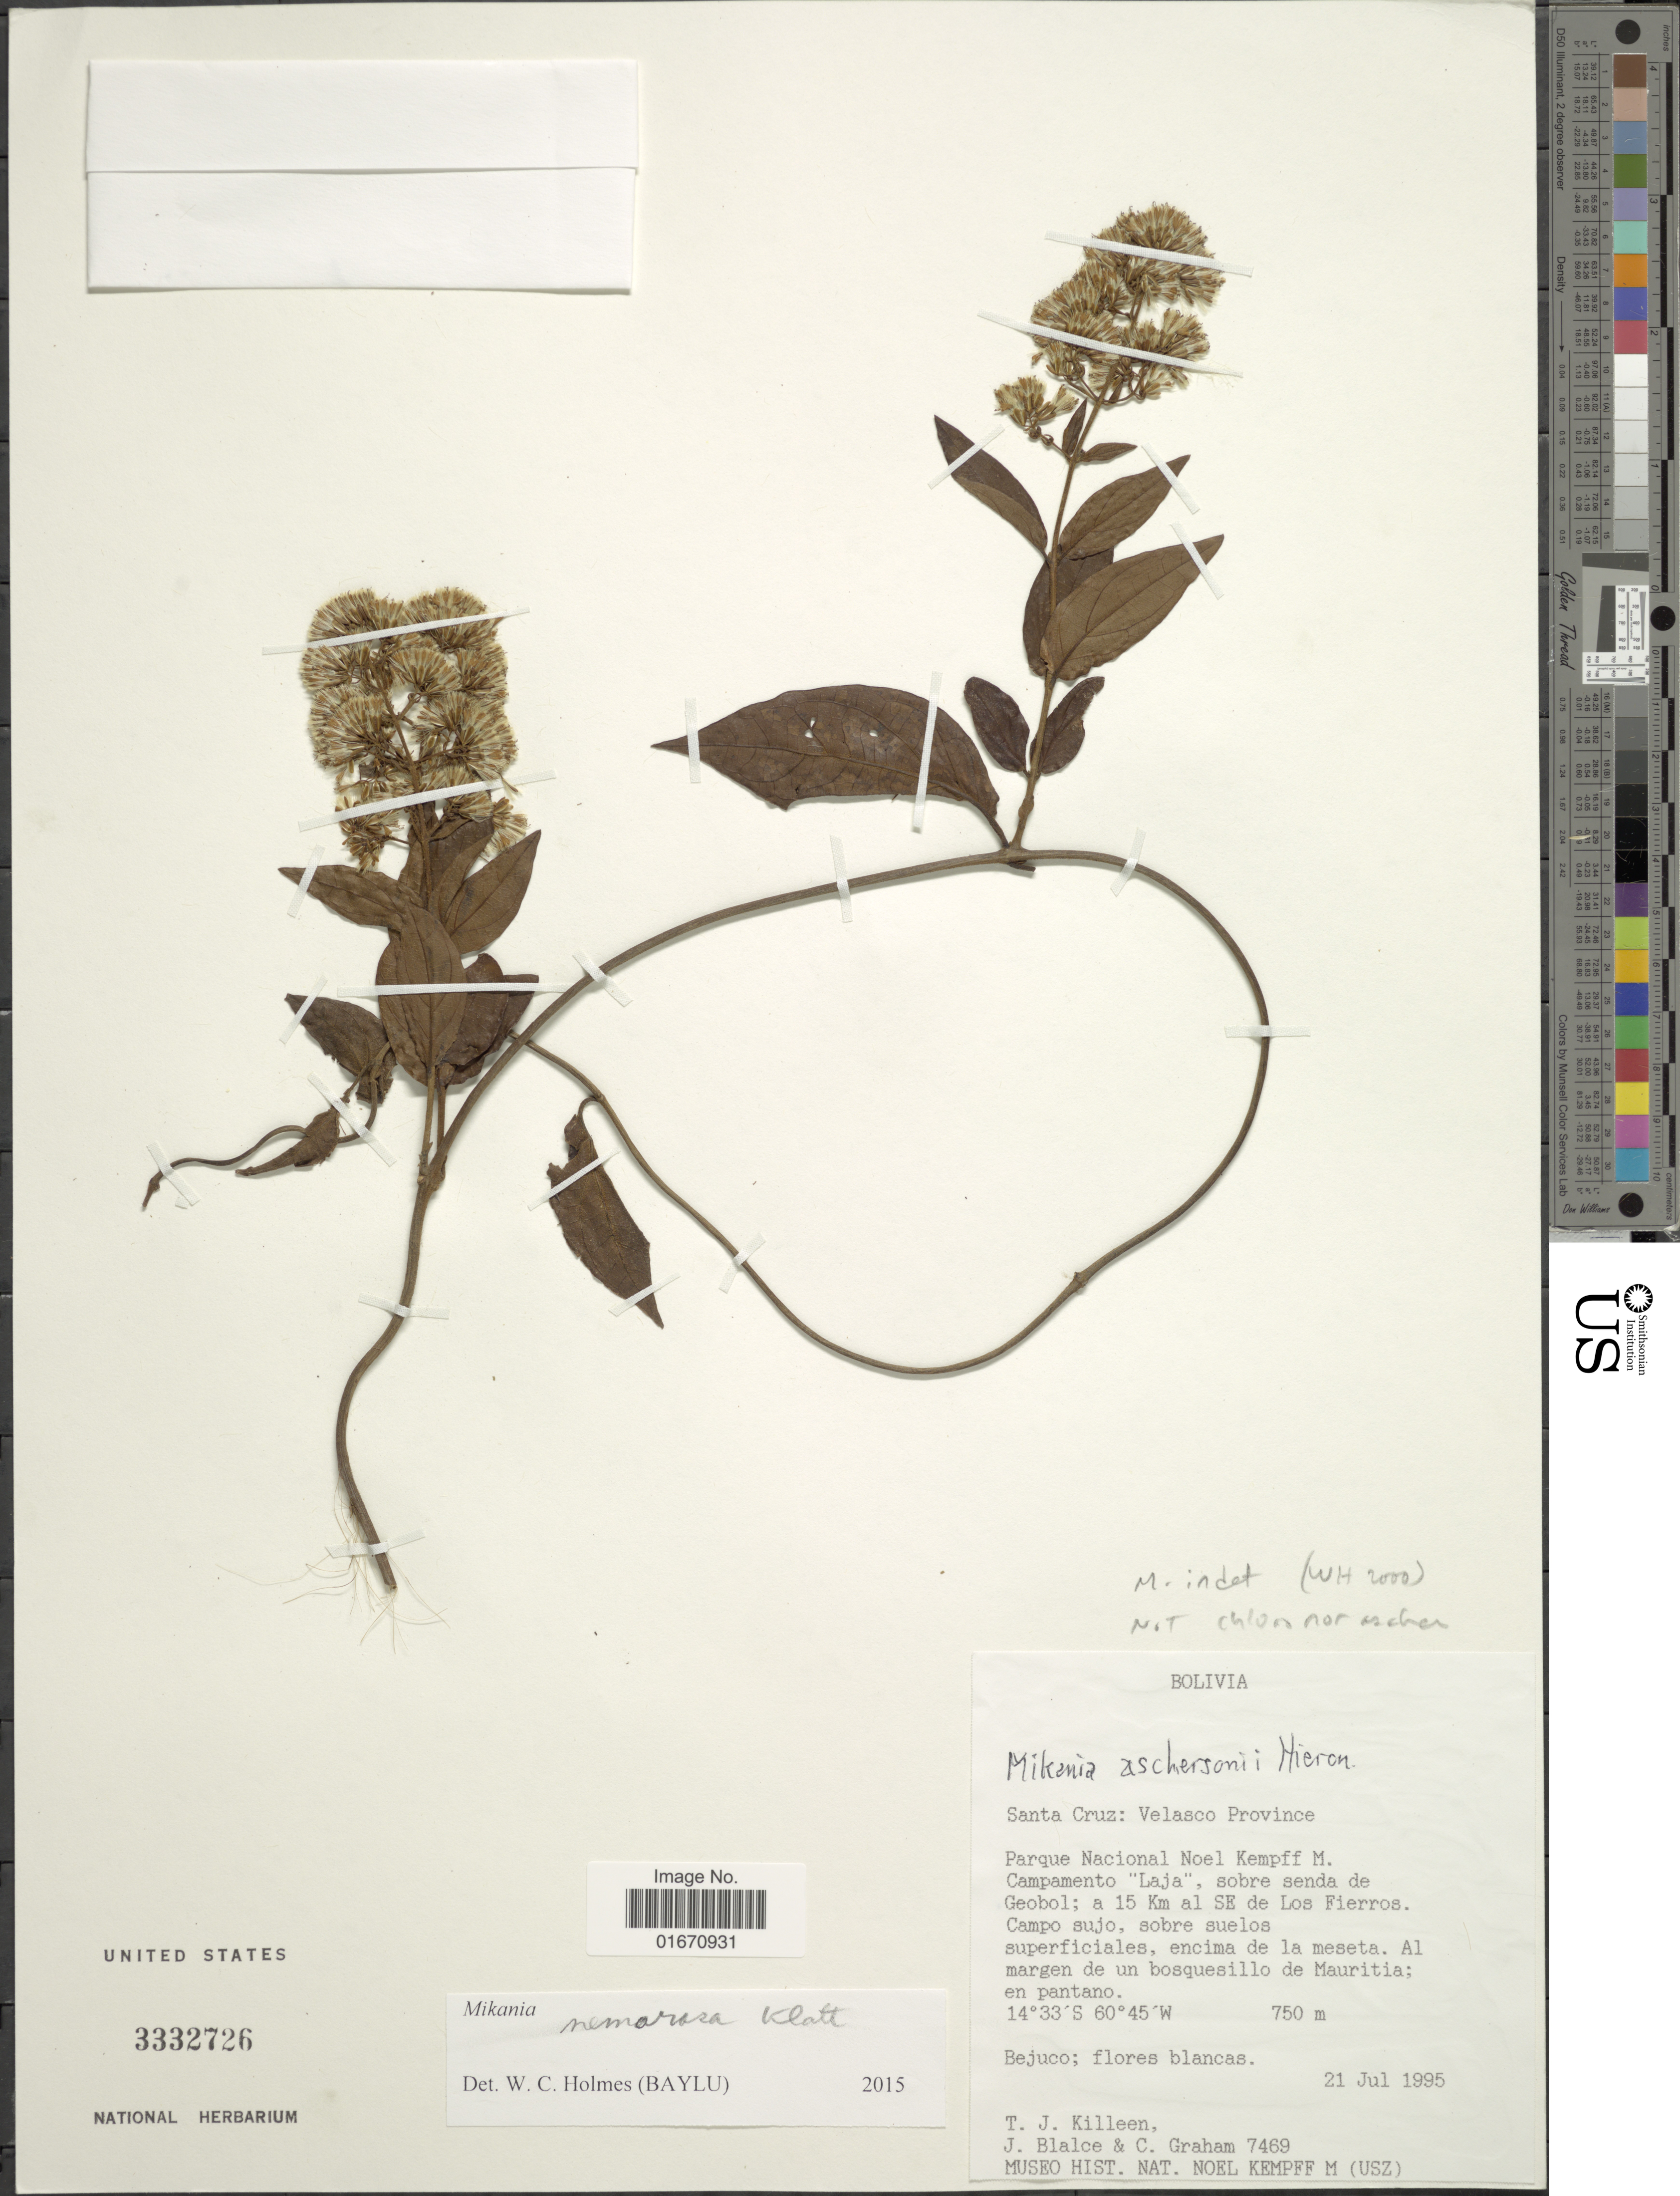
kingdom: Plantae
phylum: Tracheophyta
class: Magnoliopsida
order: Asterales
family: Asteraceae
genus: Mikania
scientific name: Mikania nemorosa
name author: Klatt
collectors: T. J. Killeen, J. Blalce & C. Graham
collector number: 7469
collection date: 1995-07-21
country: Bolivia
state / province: Santa Cruz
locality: Velasco Province, Parque Nacional Noel kempff M. Campamento Laja, sobre senda de Geobol, a 15 km al E de Los Fierros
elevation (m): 750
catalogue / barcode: US 3332726